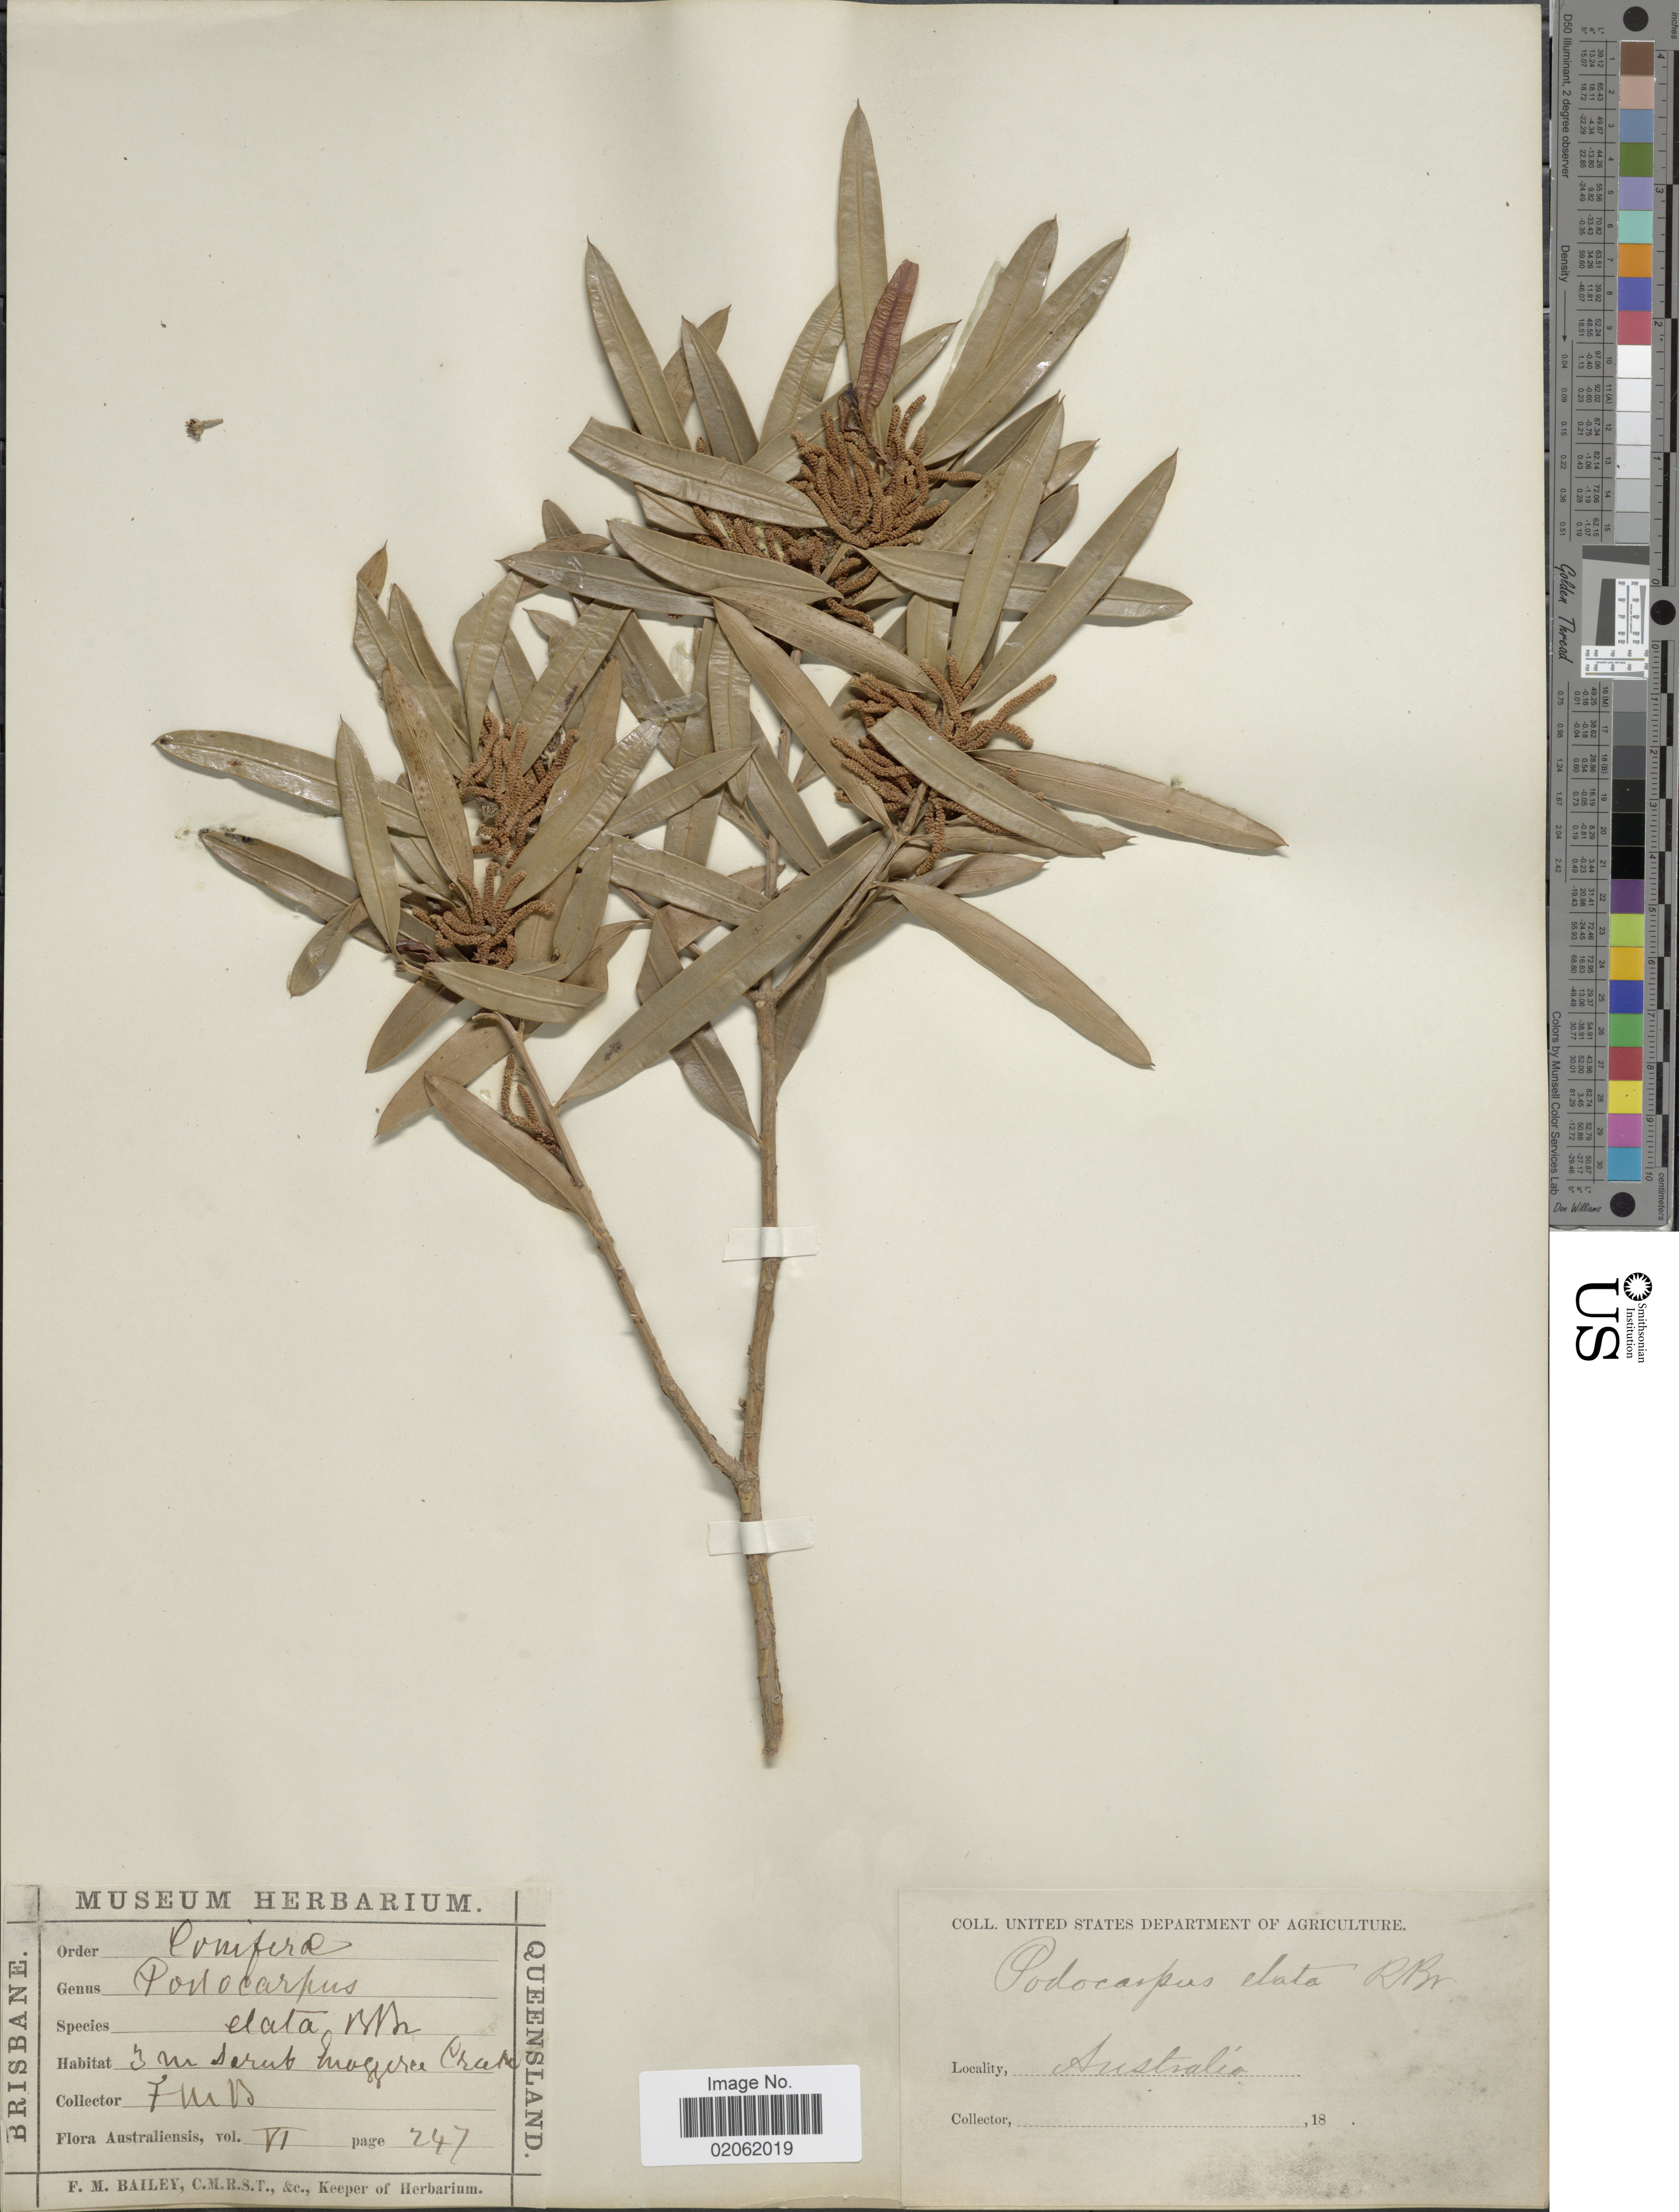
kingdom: Plantae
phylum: Tracheophyta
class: Pinopsida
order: Pinales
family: Podocarpaceae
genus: Podocarpus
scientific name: Podocarpus elatus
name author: R. Br. ex Endl.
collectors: F. M. Bailey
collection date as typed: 18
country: Australia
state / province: Queensland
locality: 3 m scrub Enoggera Creek